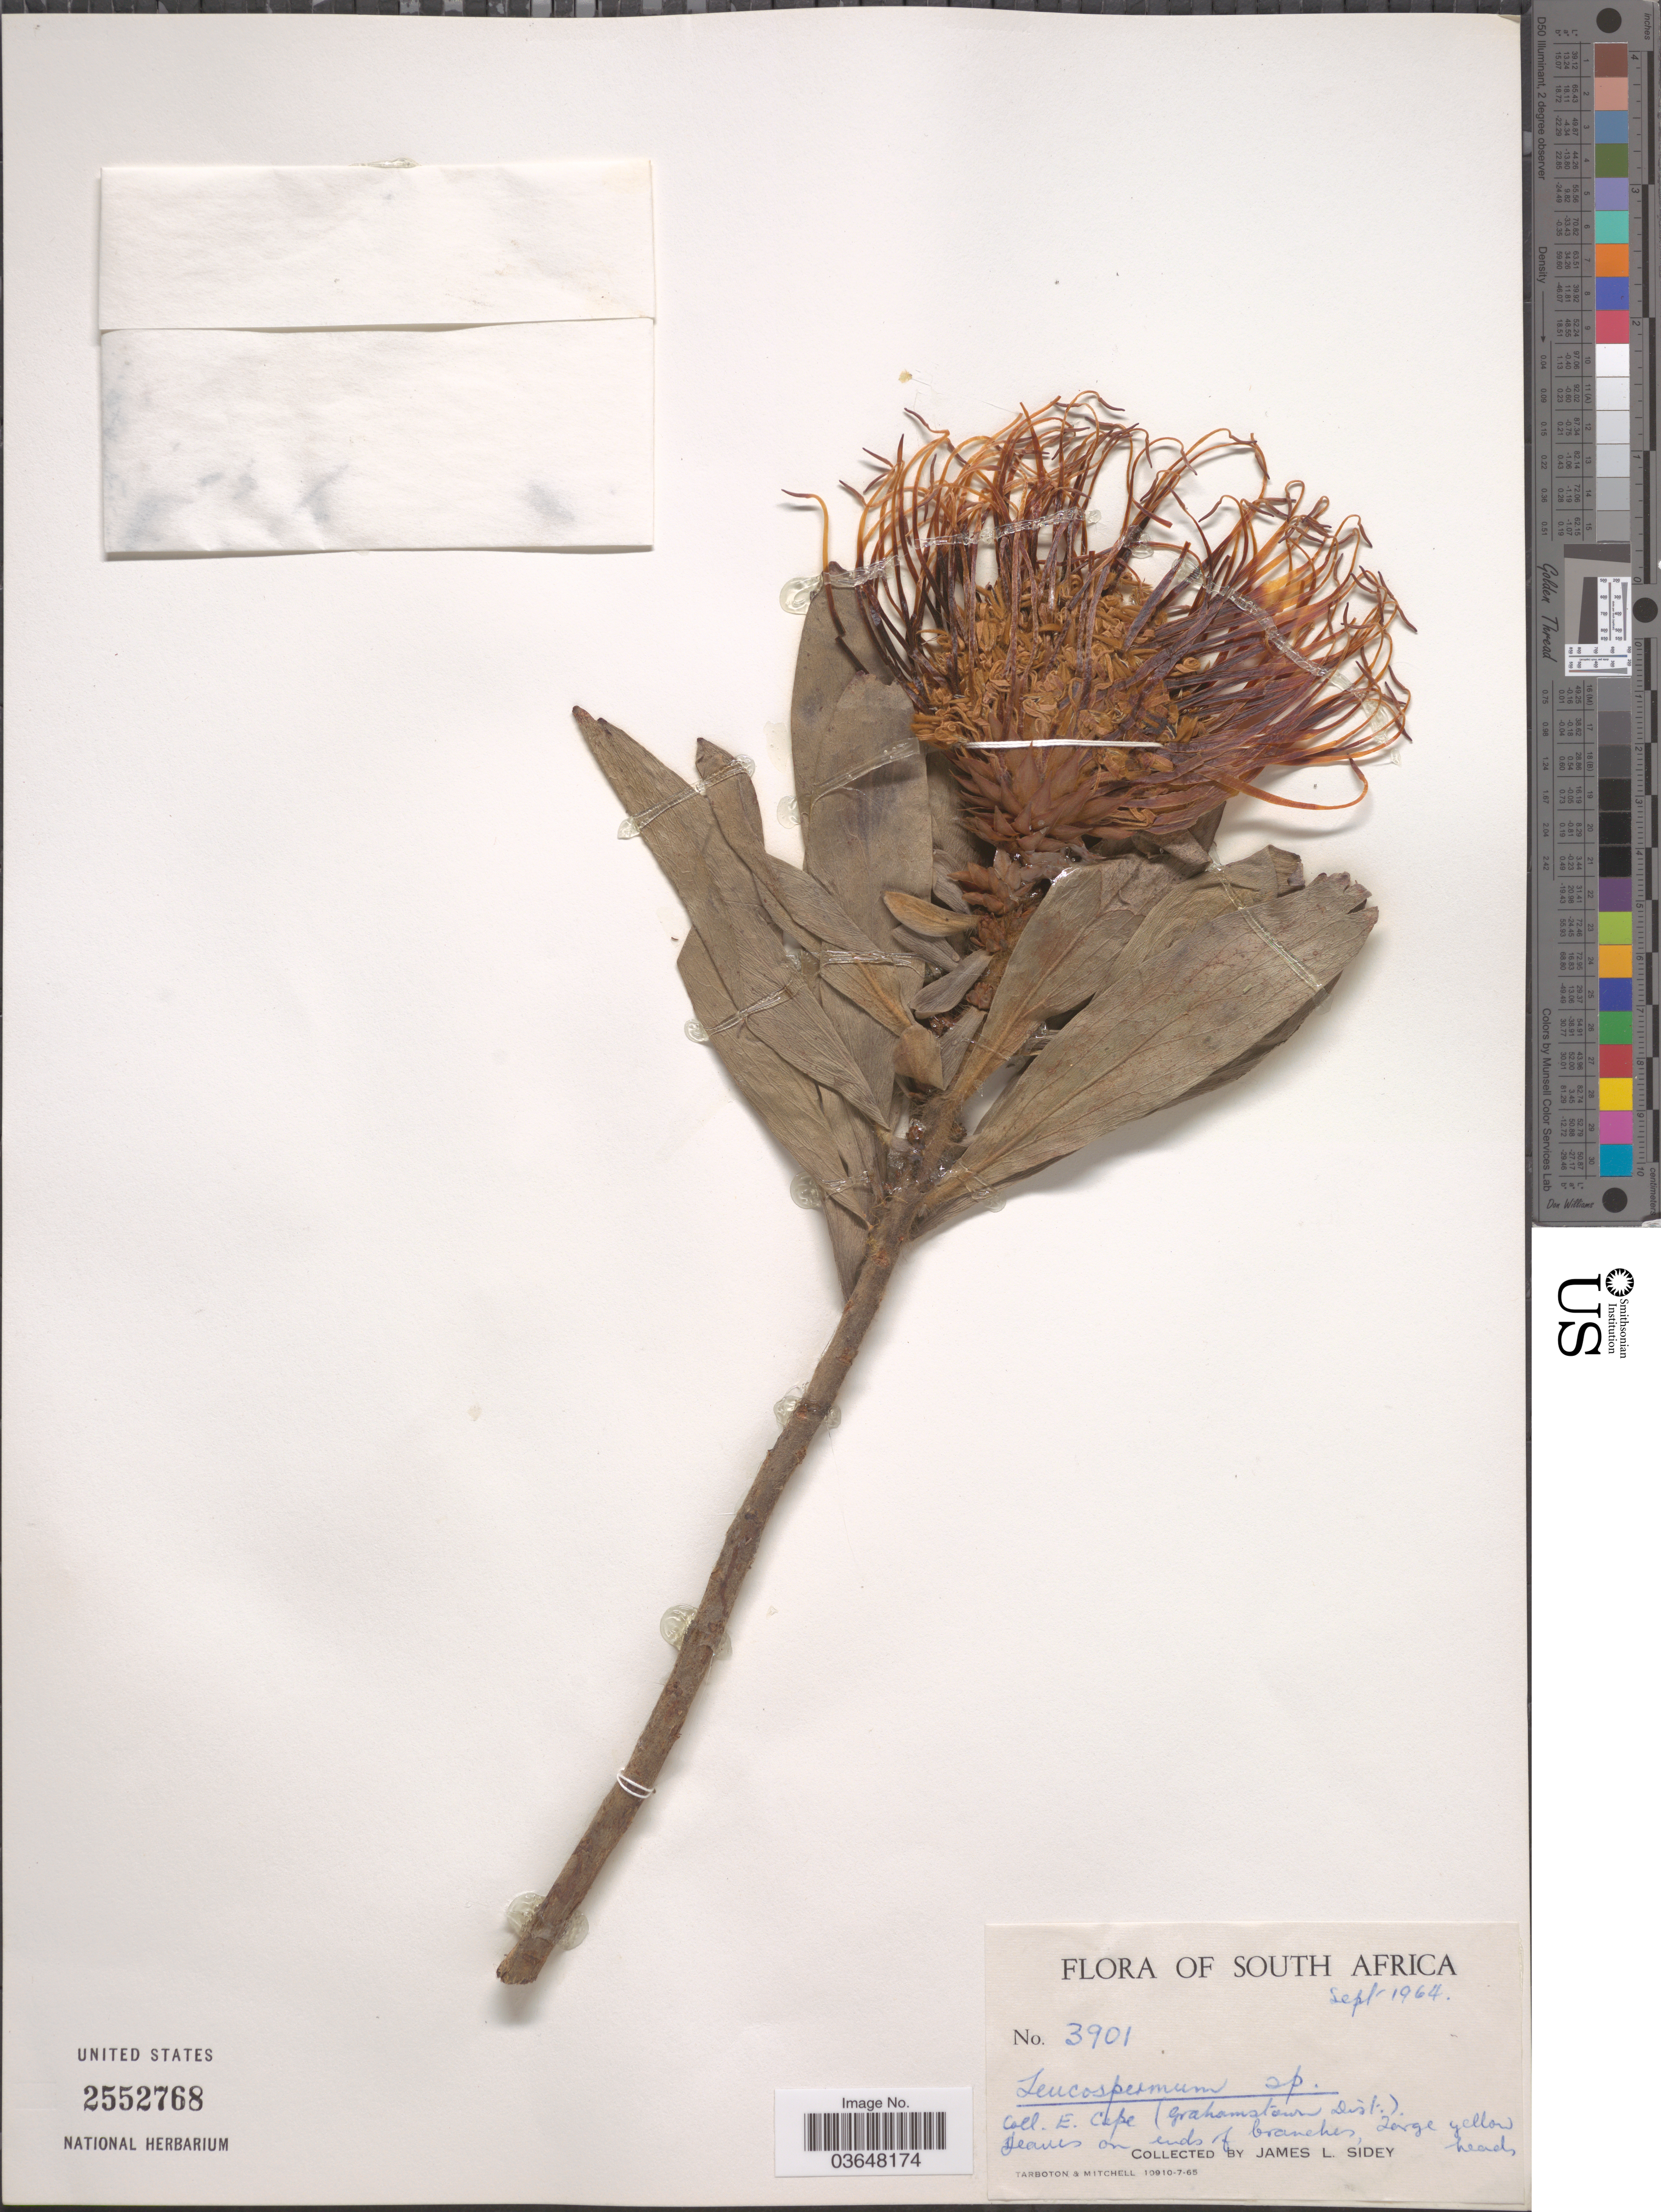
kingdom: Plantae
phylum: Tracheophyta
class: Magnoliopsida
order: Proteales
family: Proteaceae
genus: Leucospermum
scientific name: Leucospermum sp.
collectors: J. L. Sidey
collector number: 3901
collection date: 1964-09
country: South Africa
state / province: Eastern Cape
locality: E. Cape (Grahamtown Dist.).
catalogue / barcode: US 2552768